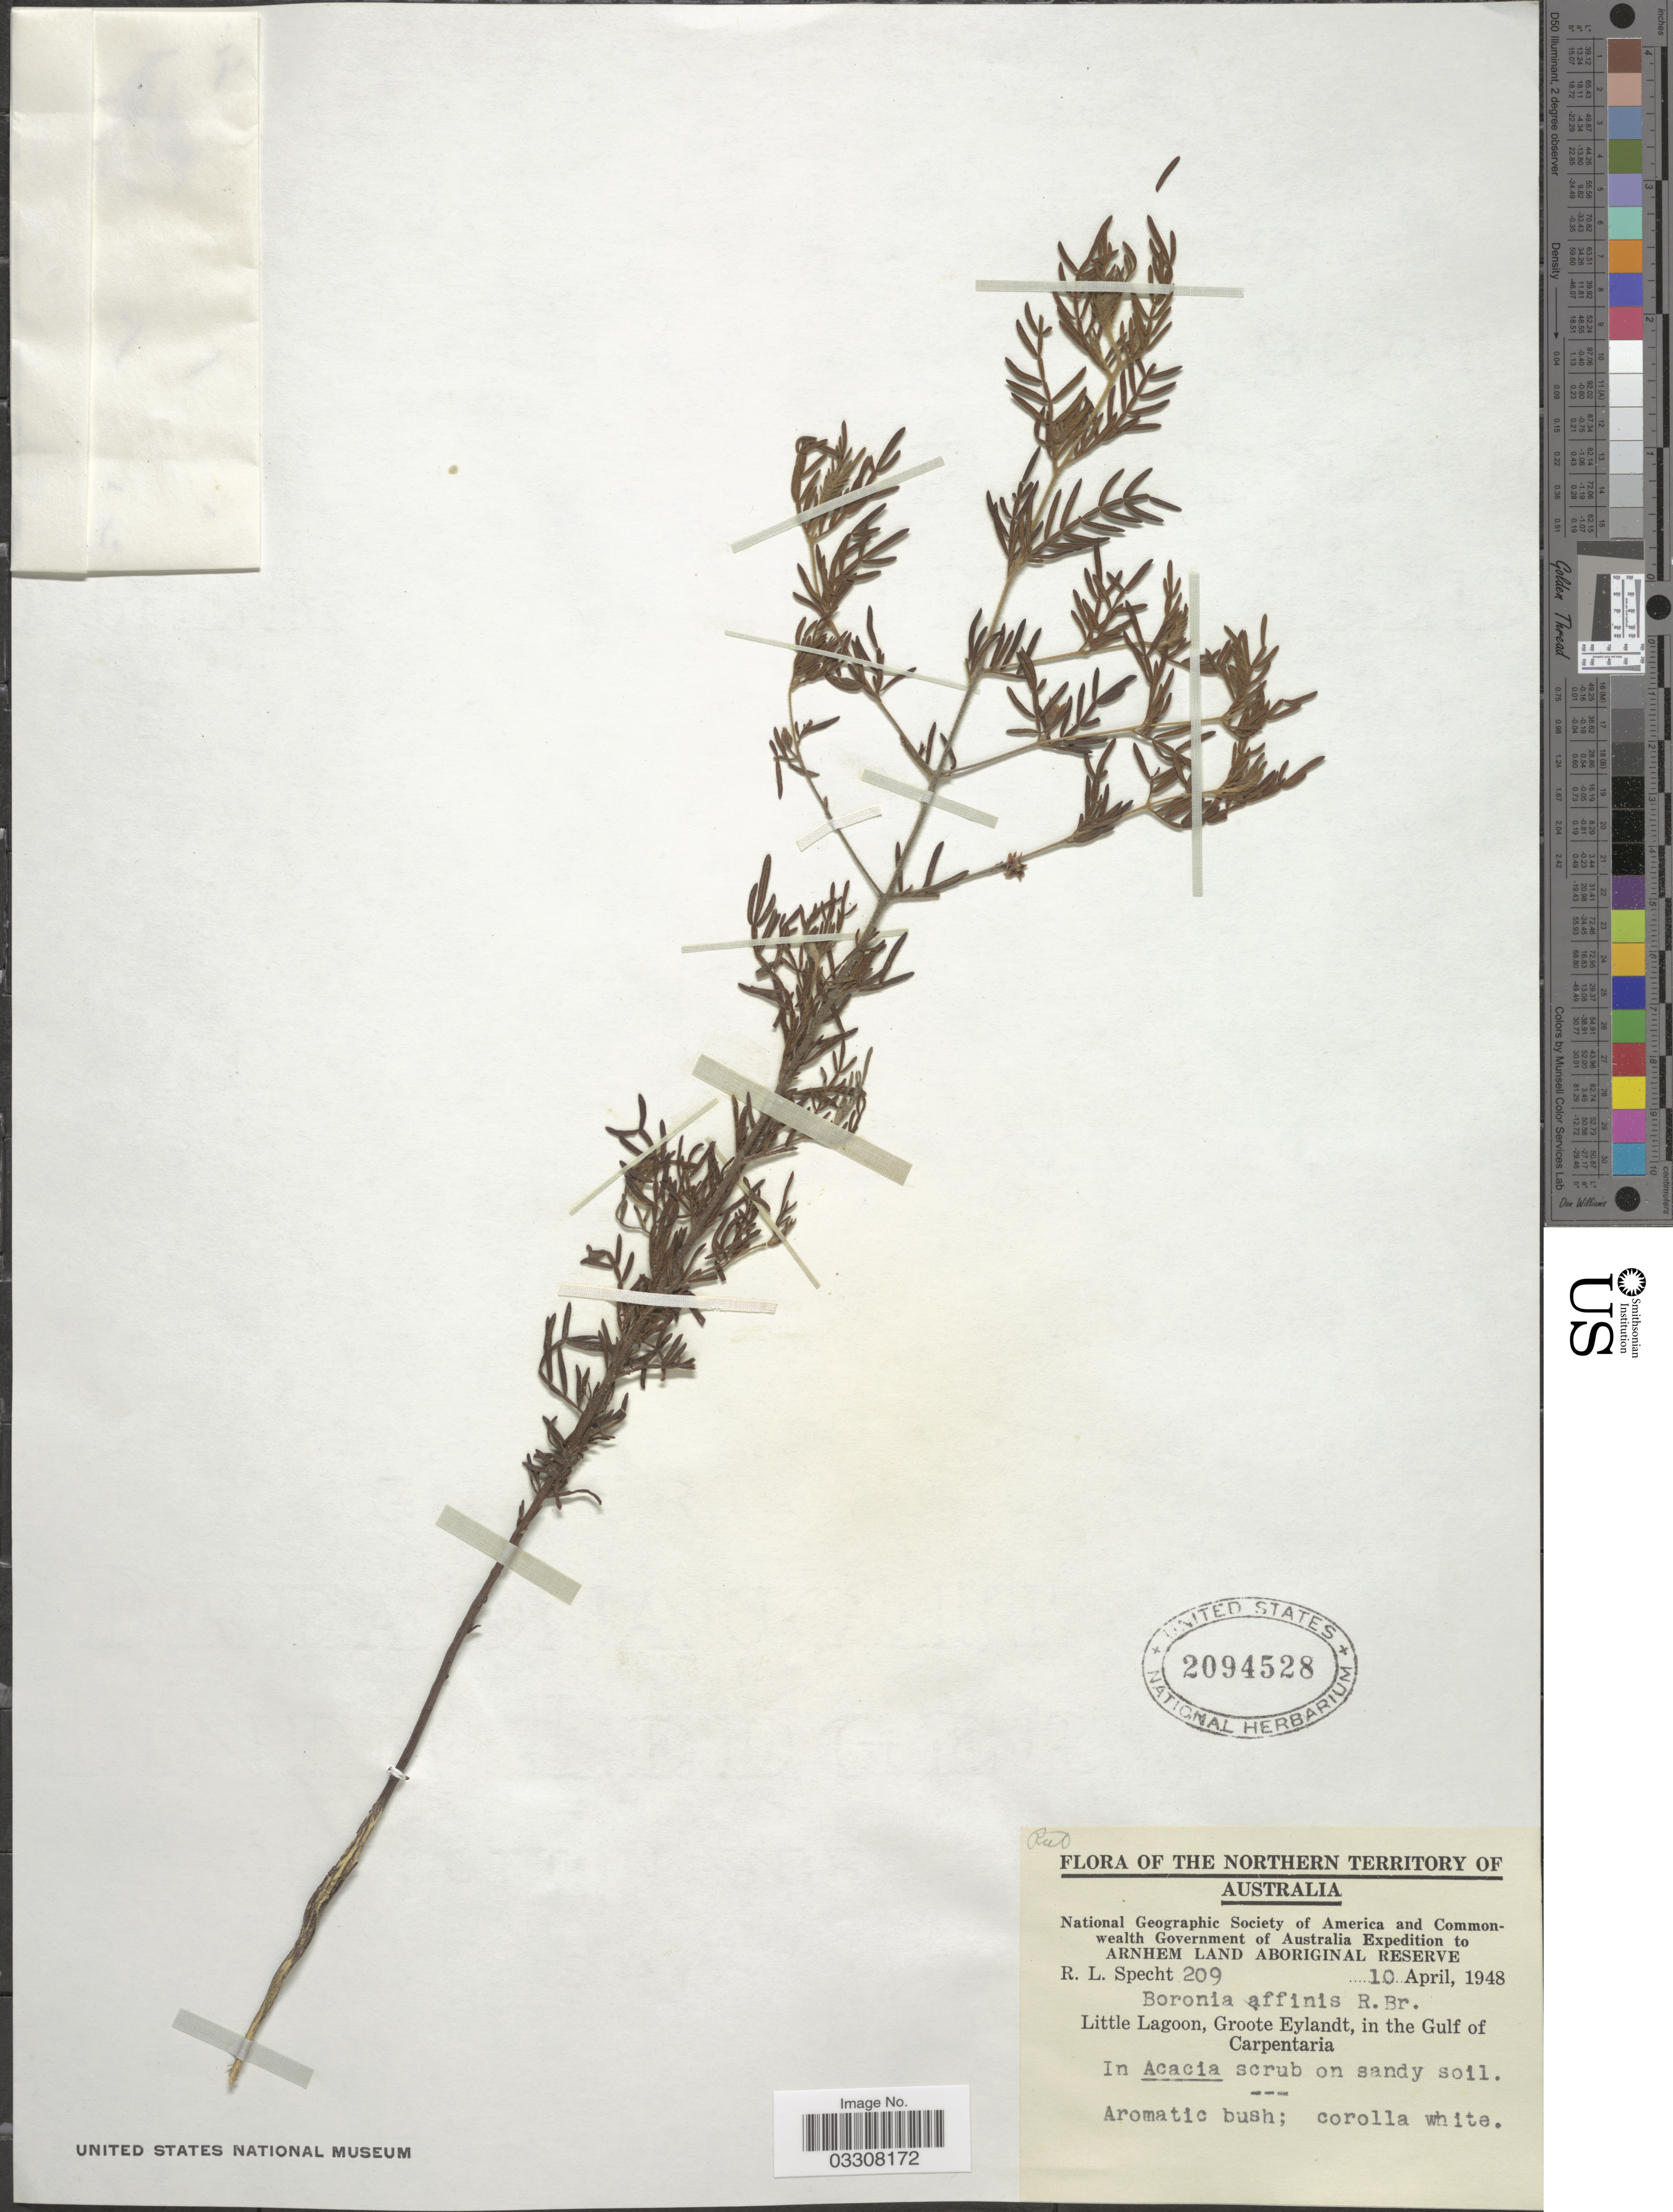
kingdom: Plantae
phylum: Tracheophyta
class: Magnoliopsida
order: Sapindales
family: Rutaceae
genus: Boronia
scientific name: Boronia affinis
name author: R. Br.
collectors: R. L. Specht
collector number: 209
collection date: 1948-04-10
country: Australia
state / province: Northern Territory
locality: Little Lagoon, Groote Eylandt, in the Gulf of Carpentaria. Arnhem Land Aboriginal Reserve.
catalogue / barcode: US 2094528